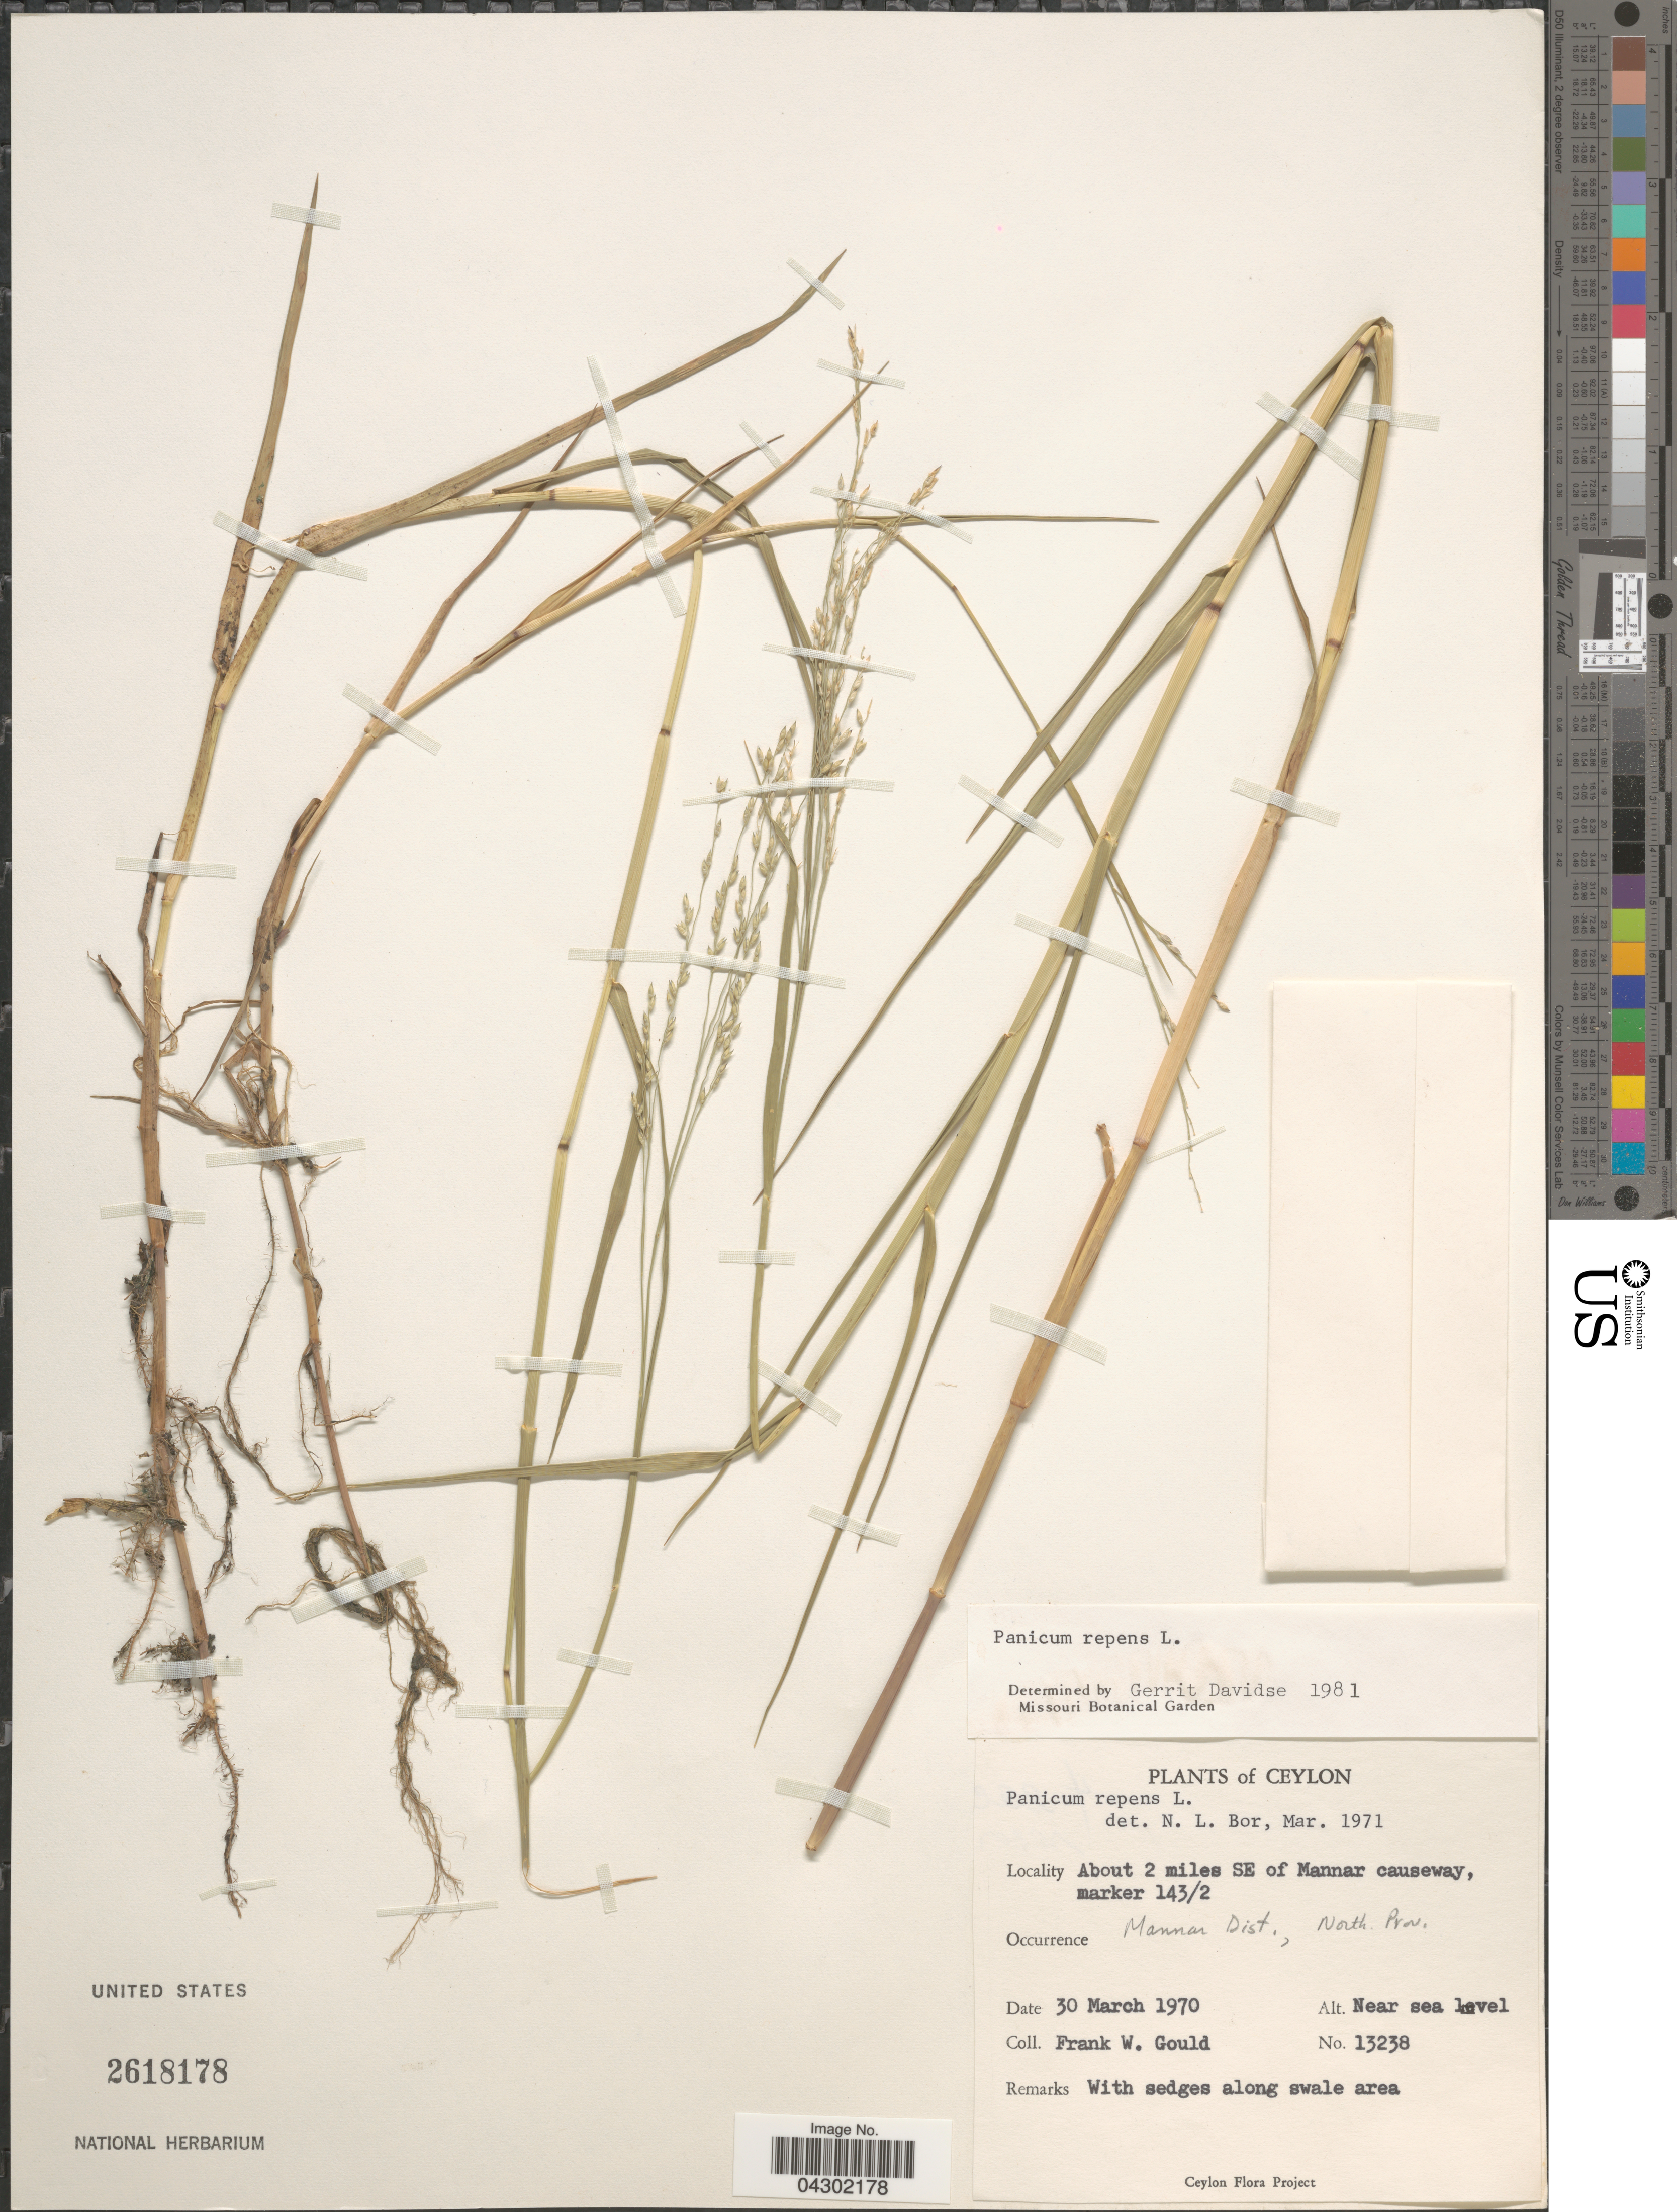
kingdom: Plantae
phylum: Tracheophyta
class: Liliopsida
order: Poales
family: Poaceae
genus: Panicum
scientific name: Panicum repens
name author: L.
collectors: F. W. Gould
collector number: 13238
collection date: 1970-03-30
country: Sri Lanka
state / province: Northern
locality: Ceylon. About 2 miles SE of Mannar causeway, marker 143/2. Mannar Dist., North. Prov.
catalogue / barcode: US 2618178